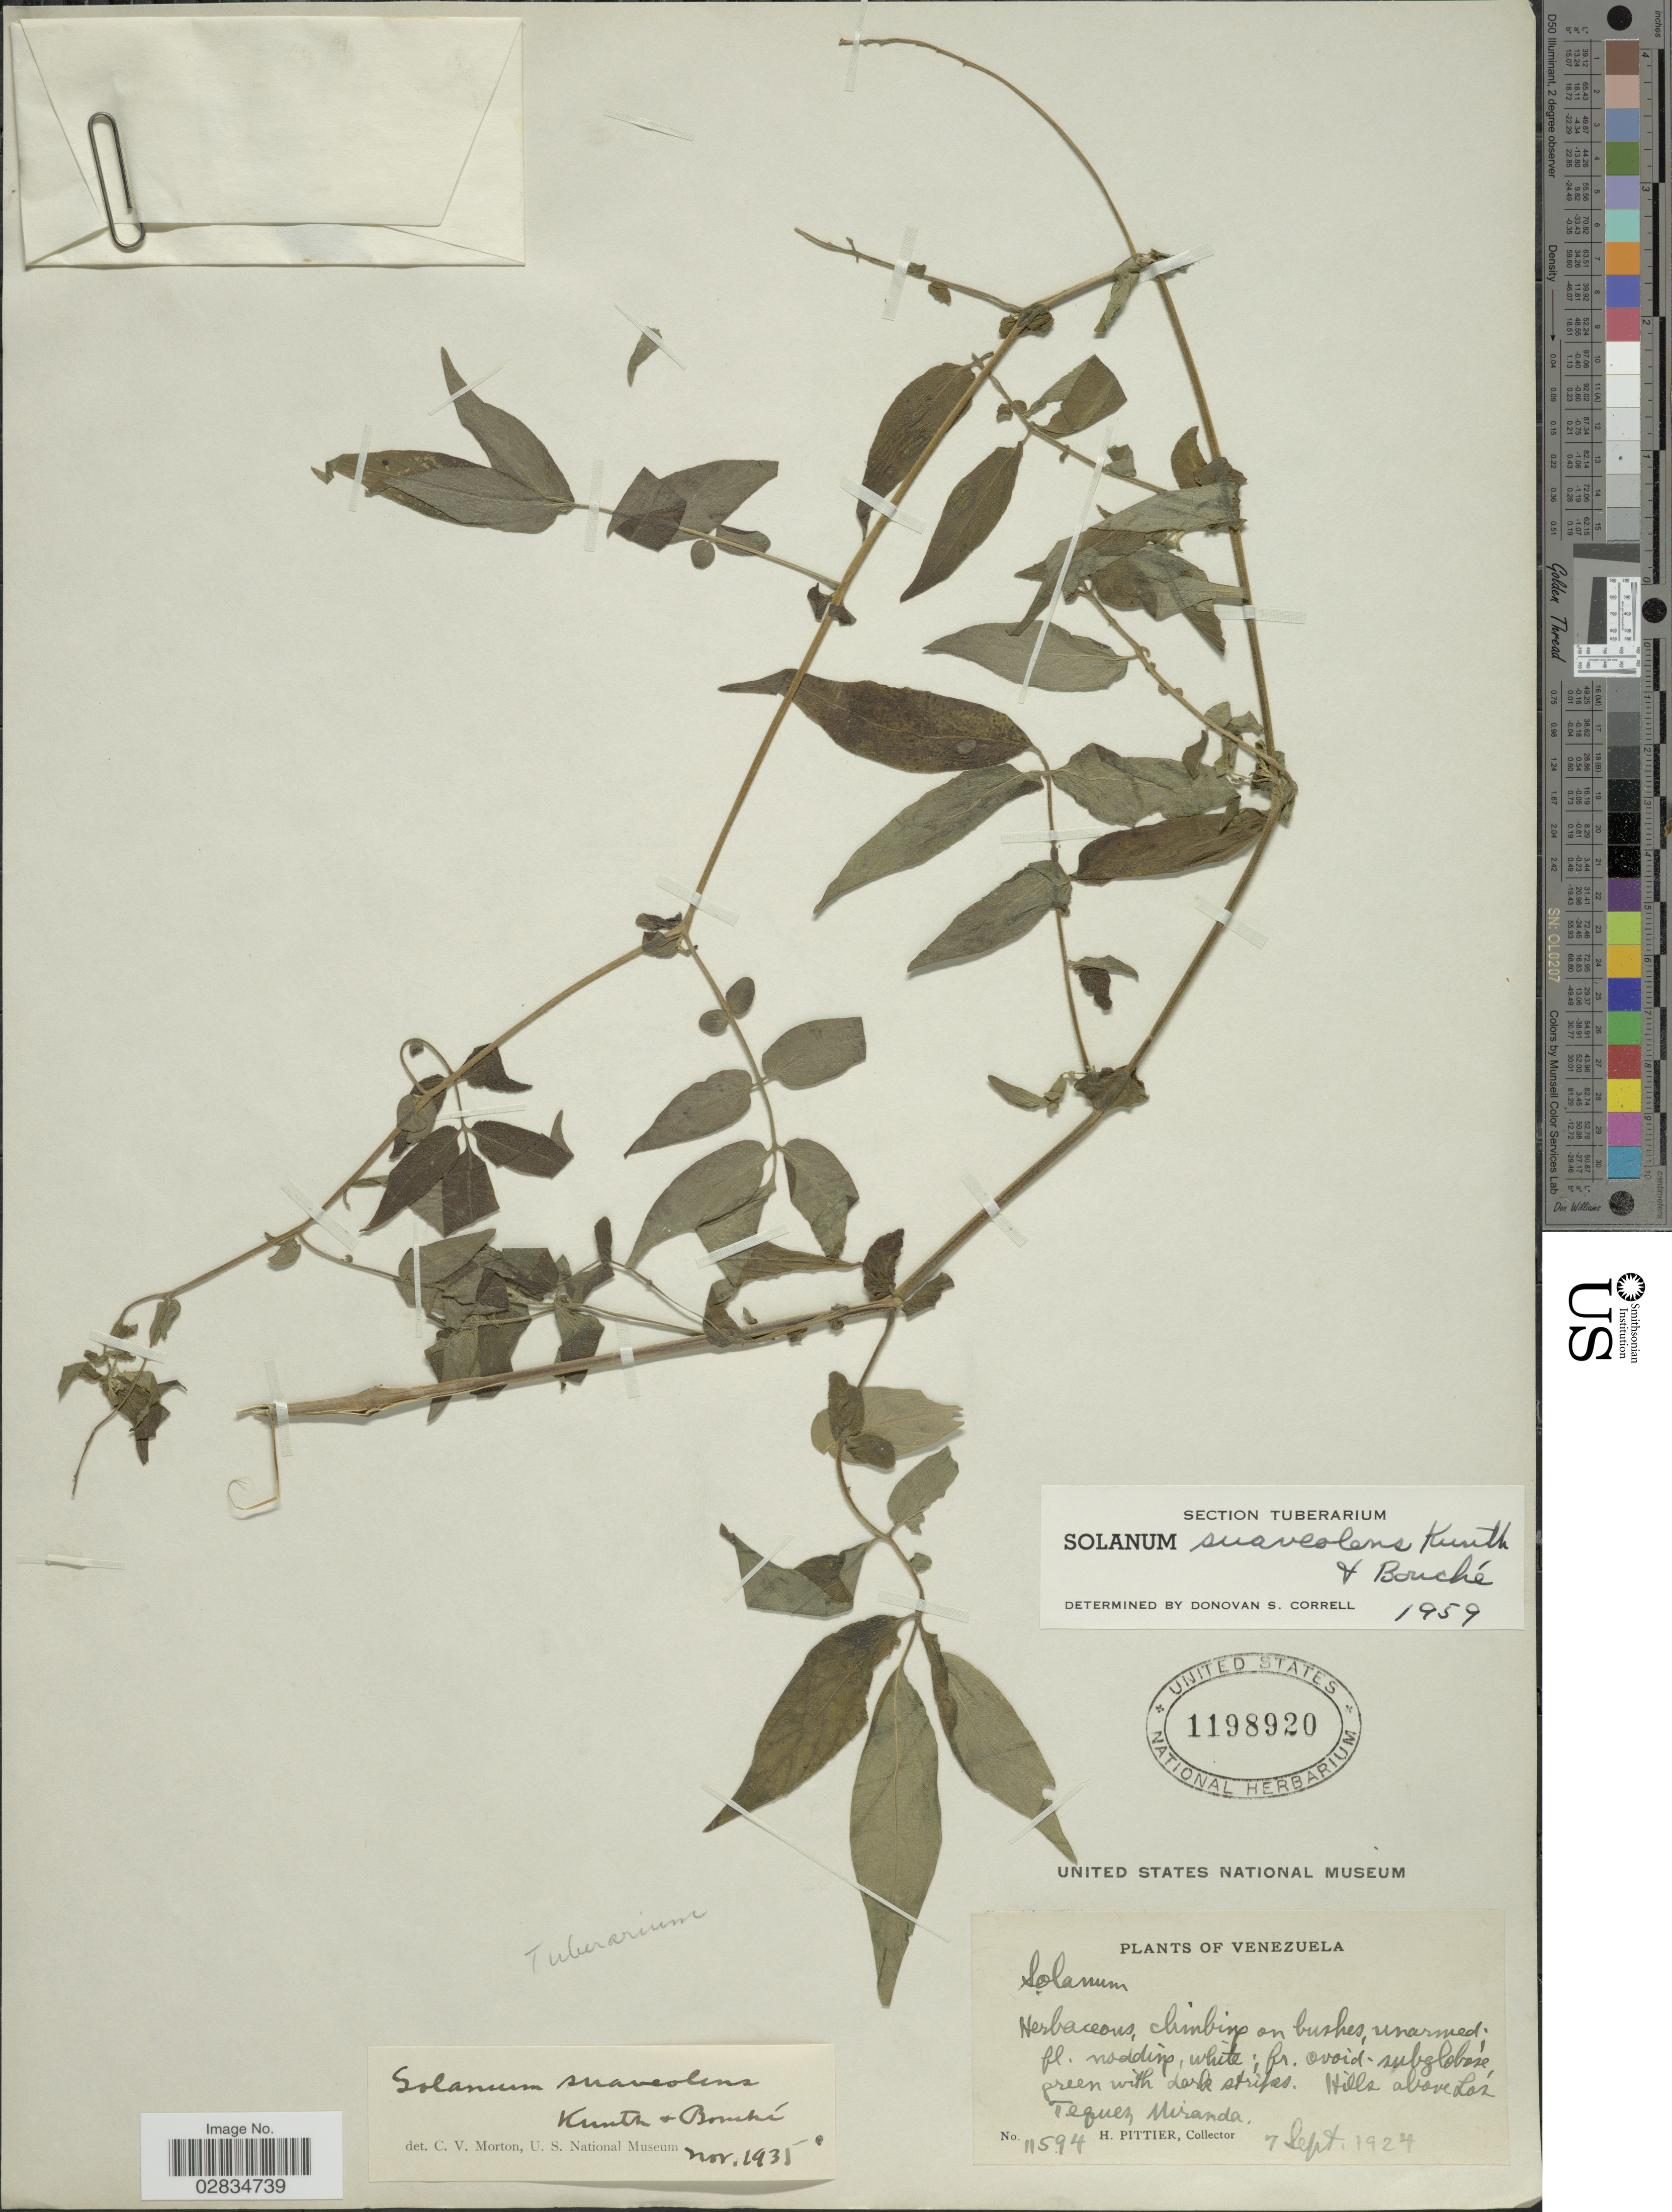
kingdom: Plantae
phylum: Tracheophyta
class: Magnoliopsida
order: Solanales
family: Solanaceae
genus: Solanum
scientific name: Solanum suaveolens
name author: Kunth & C.D. Bouché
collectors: H. F. Pittier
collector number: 11594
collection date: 1924-09-07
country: Venezuela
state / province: Miranda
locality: Hills above Los Teques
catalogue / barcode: US 1198920